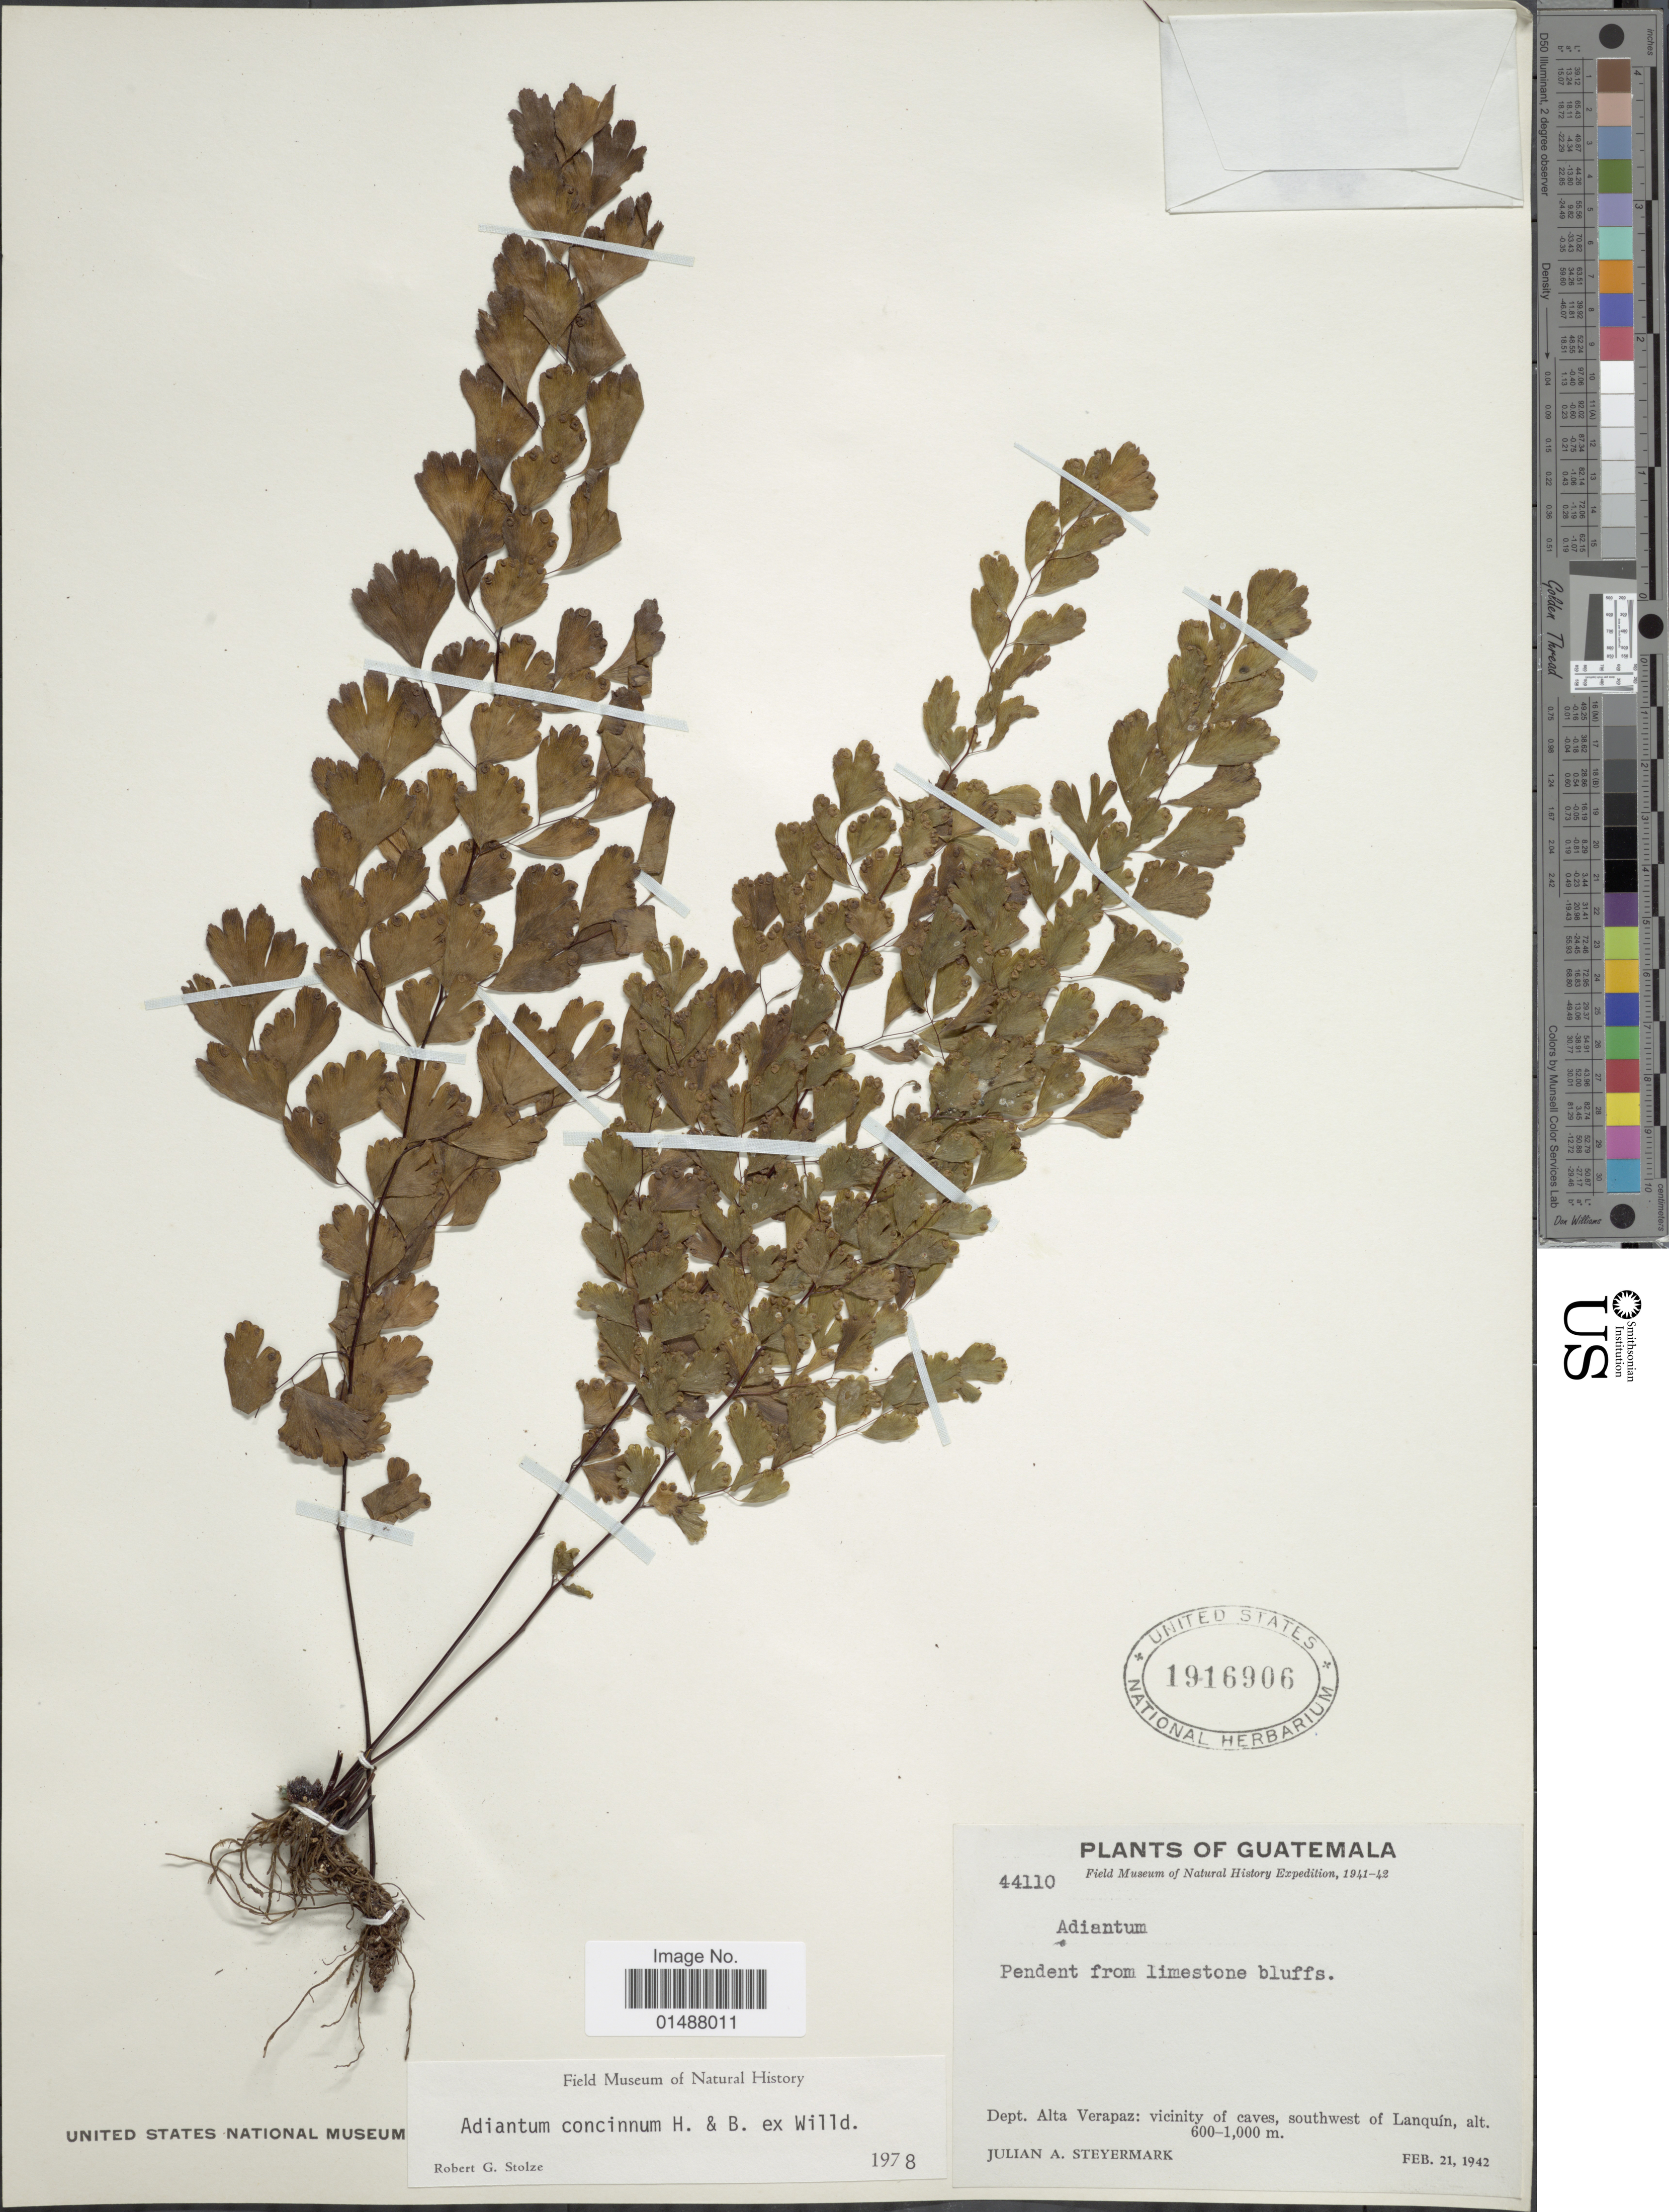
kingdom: Plantae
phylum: Tracheophyta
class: Polypodiopsida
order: Polypodiales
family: Pteridaceae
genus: Adiantum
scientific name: Adiantum concinnum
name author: Humb. & Bonpl. ex Willd.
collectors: J. Steyermark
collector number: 44110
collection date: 1942-02-21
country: Guatemala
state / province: Alta Verapaz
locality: Vicinity of caves, southwest of Lanquin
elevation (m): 600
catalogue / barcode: US 1916906